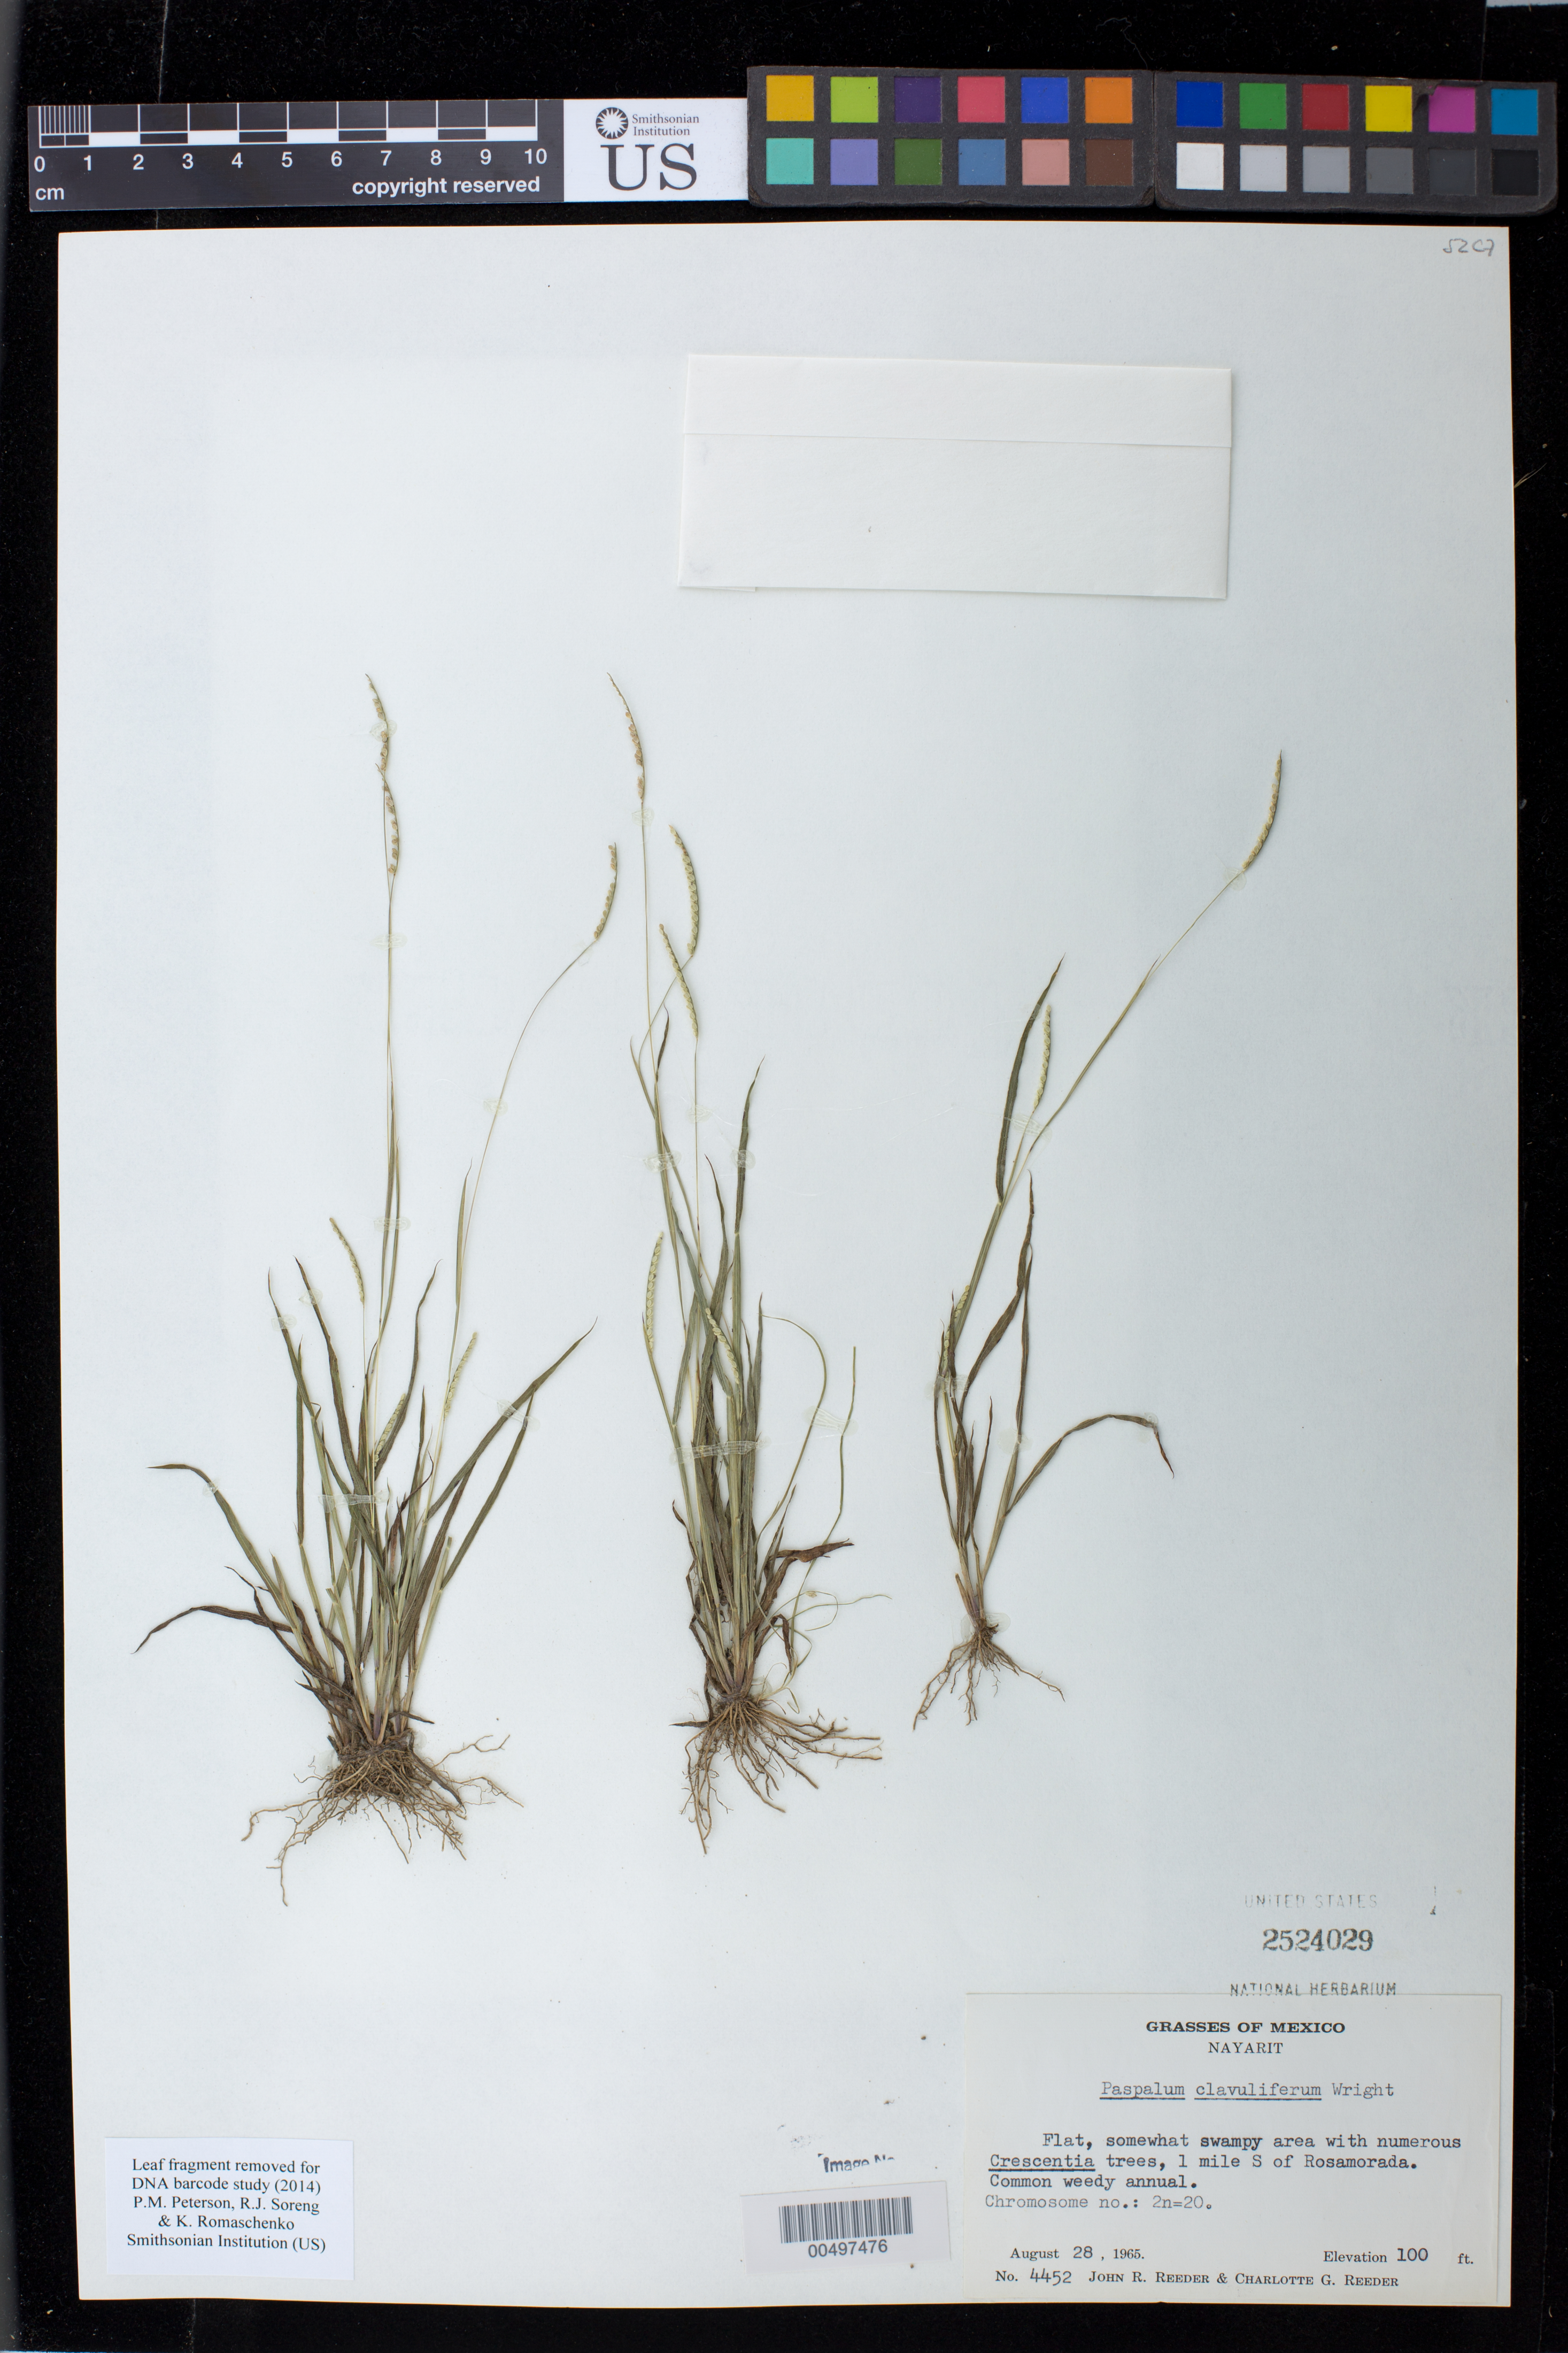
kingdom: Plantae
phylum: Tracheophyta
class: Liliopsida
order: Poales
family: Poaceae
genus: Paspalum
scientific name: Paspalum claviliferum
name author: C. Wright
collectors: J. R. Reeder & C. G. Reeder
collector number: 4452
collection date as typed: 28 Aug 1965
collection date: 1965-08-28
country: Mexico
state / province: Nayarit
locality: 1 mi S of Rosamorada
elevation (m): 30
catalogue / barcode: US 2524029